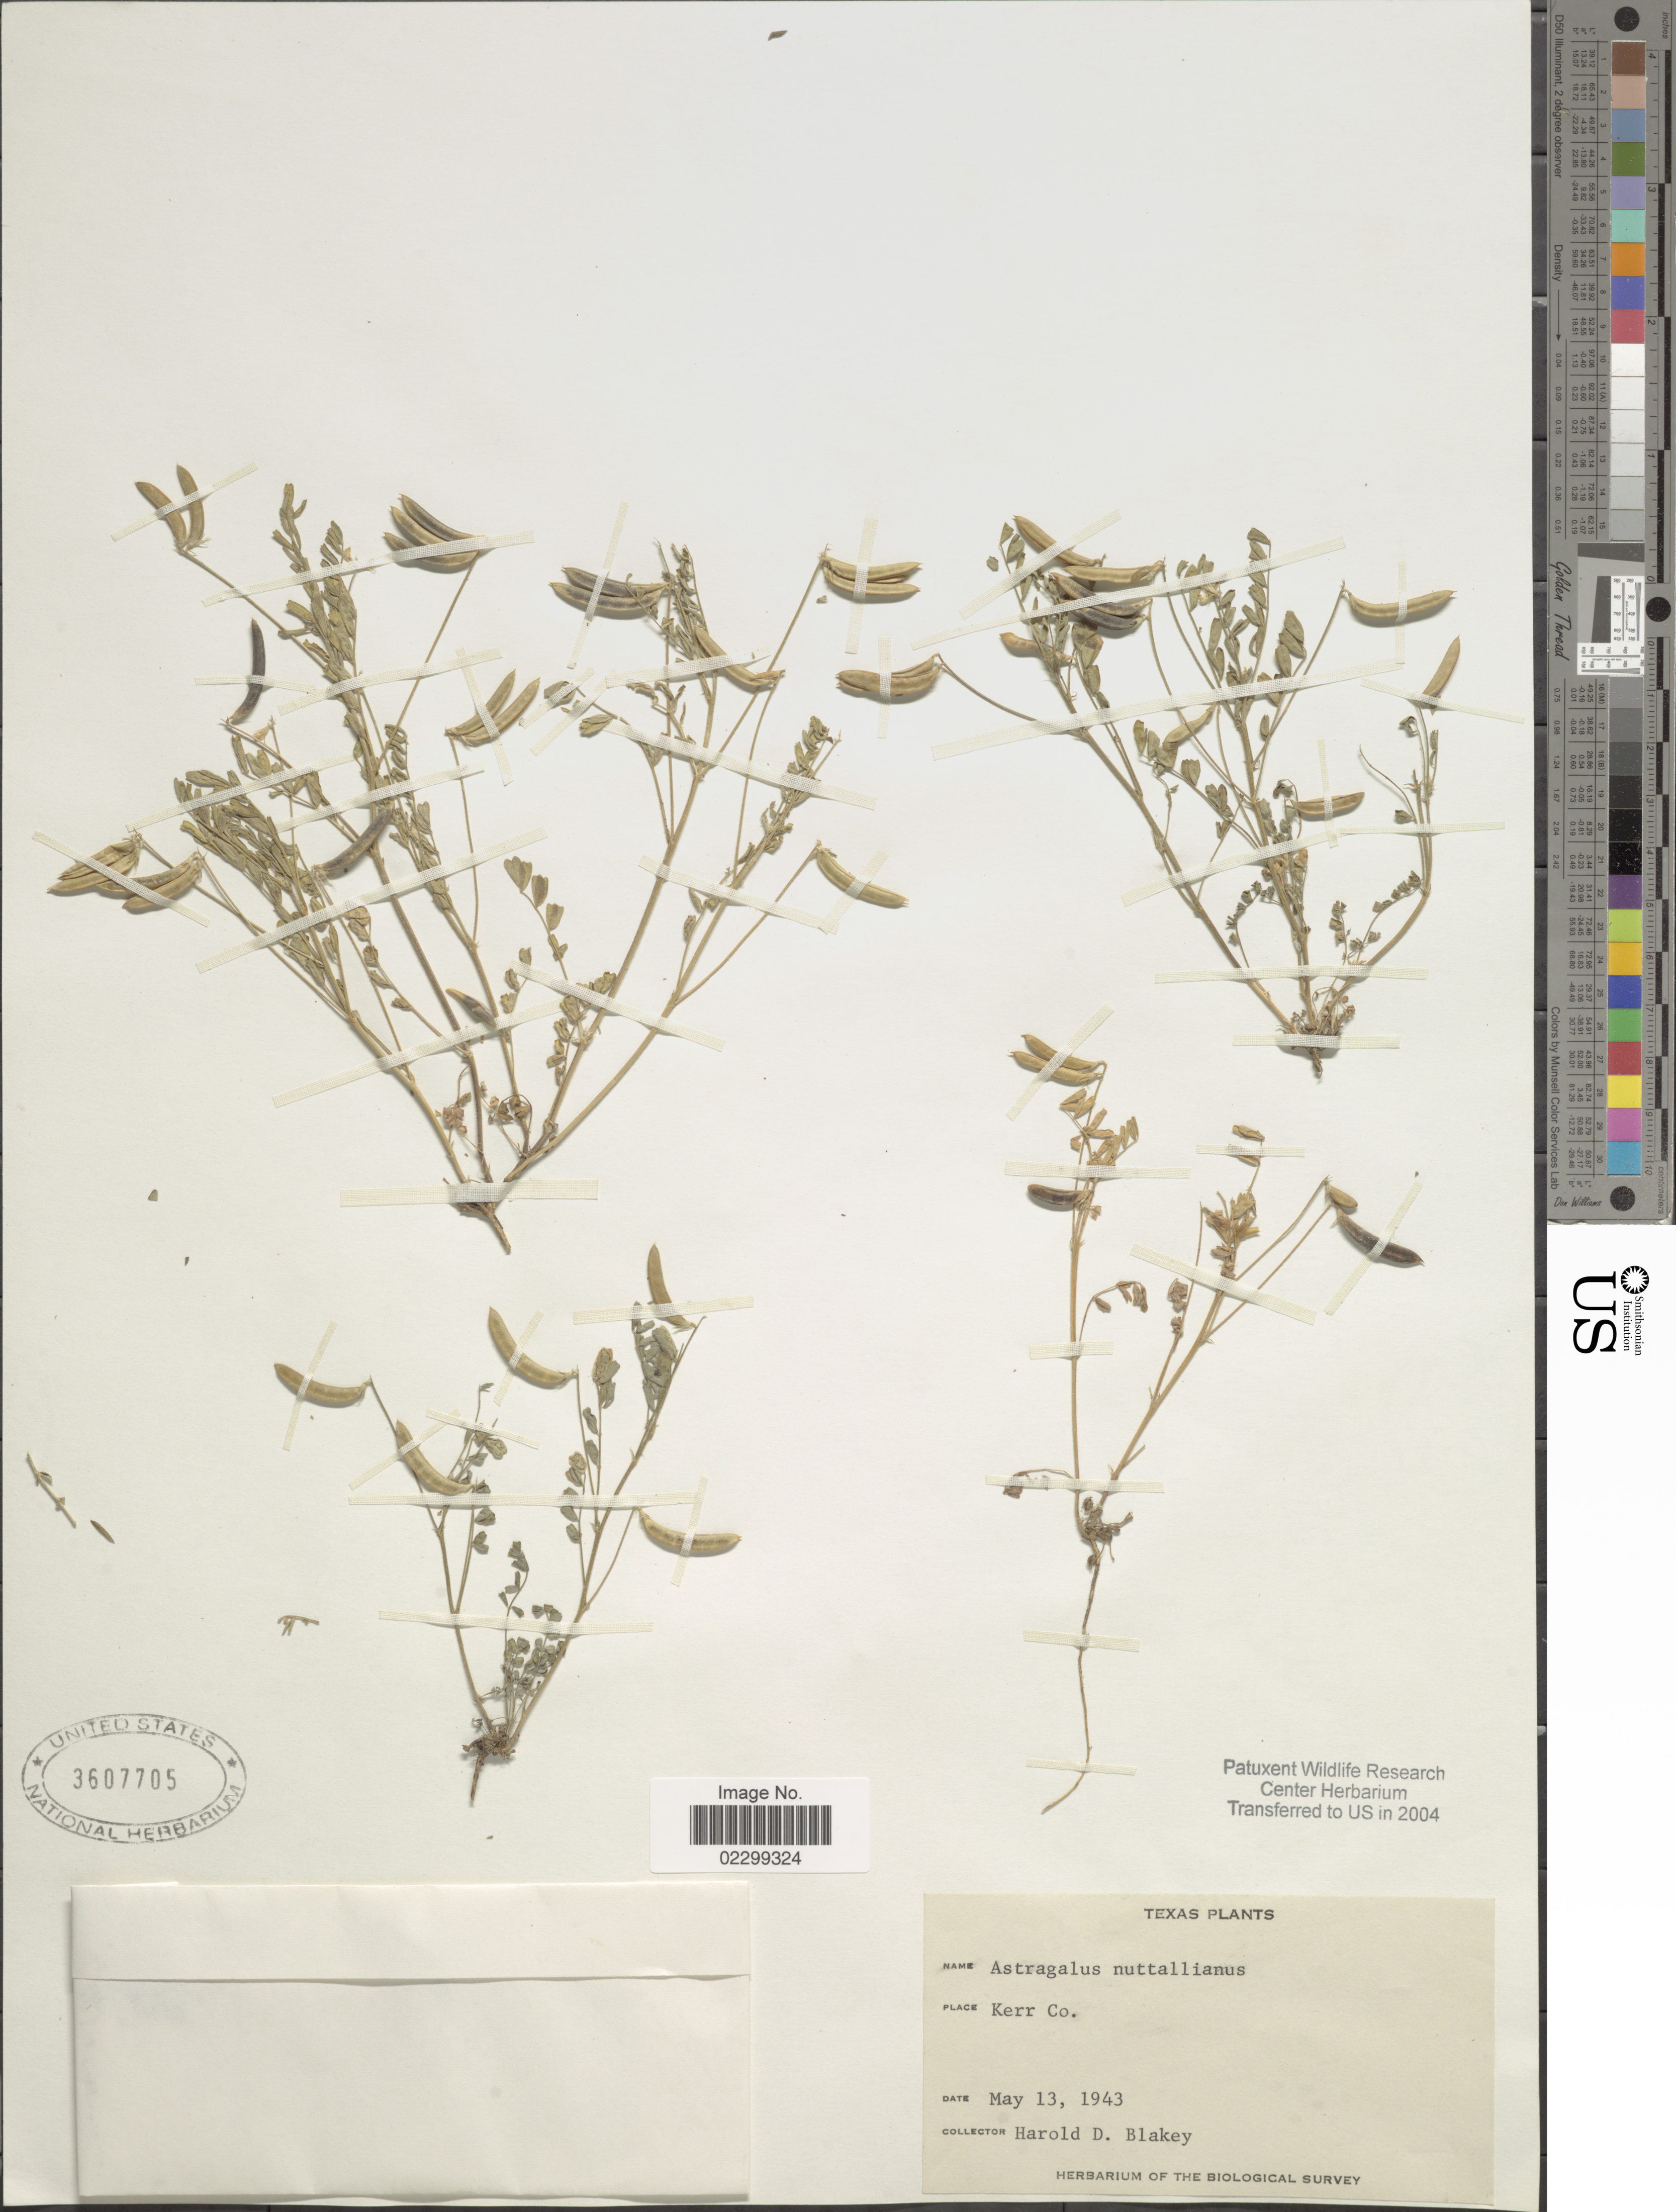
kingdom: Plantae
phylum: Tracheophyta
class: Magnoliopsida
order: Fabales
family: Fabaceae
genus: Astragalus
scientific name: Astragalus austrinus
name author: (Small) O.E. Schulz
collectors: H. Blakey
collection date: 1943-05-13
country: United States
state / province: Texas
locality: Kerr Co.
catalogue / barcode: US 3607705